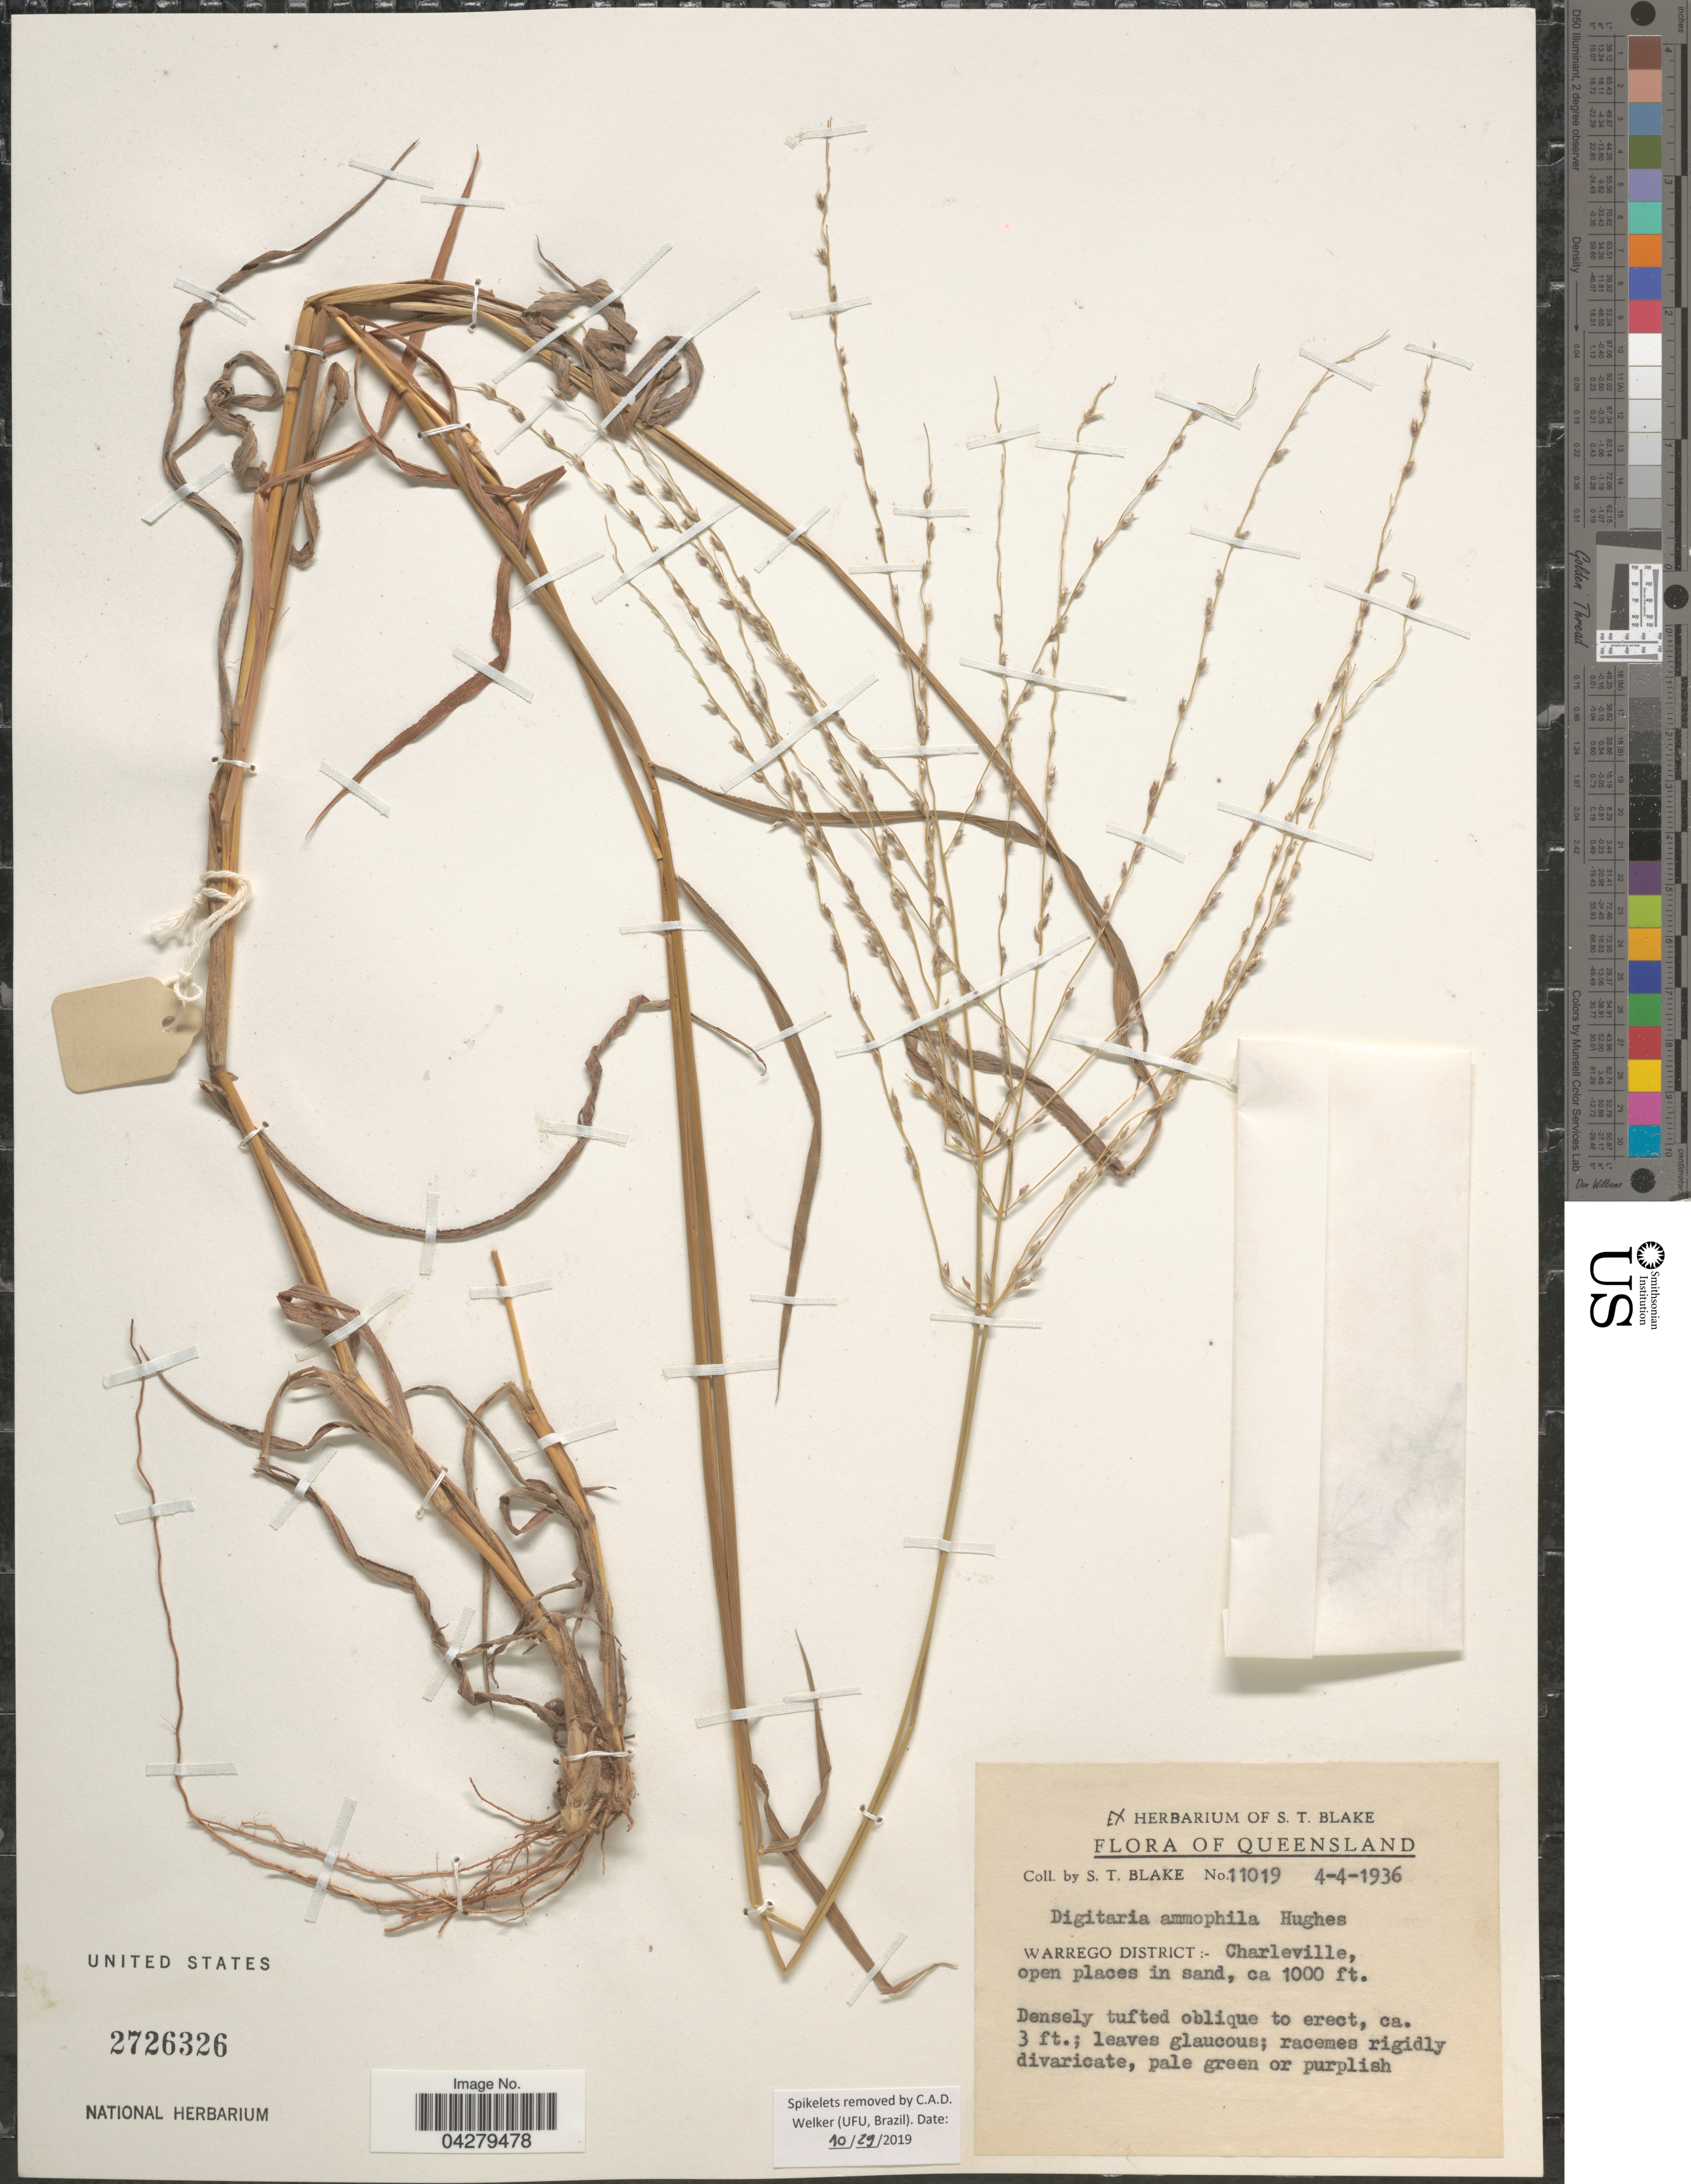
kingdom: Plantae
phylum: Tracheophyta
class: Liliopsida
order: Poales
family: Poaceae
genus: Digitaria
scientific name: Digitaria ammophila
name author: (F. Muell.) Hughes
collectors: S. T. Blake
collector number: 11019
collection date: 1936-04-04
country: Australia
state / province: Queensland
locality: Warrego District: - Charleville, open places in sand.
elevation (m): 305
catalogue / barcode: US 2726326